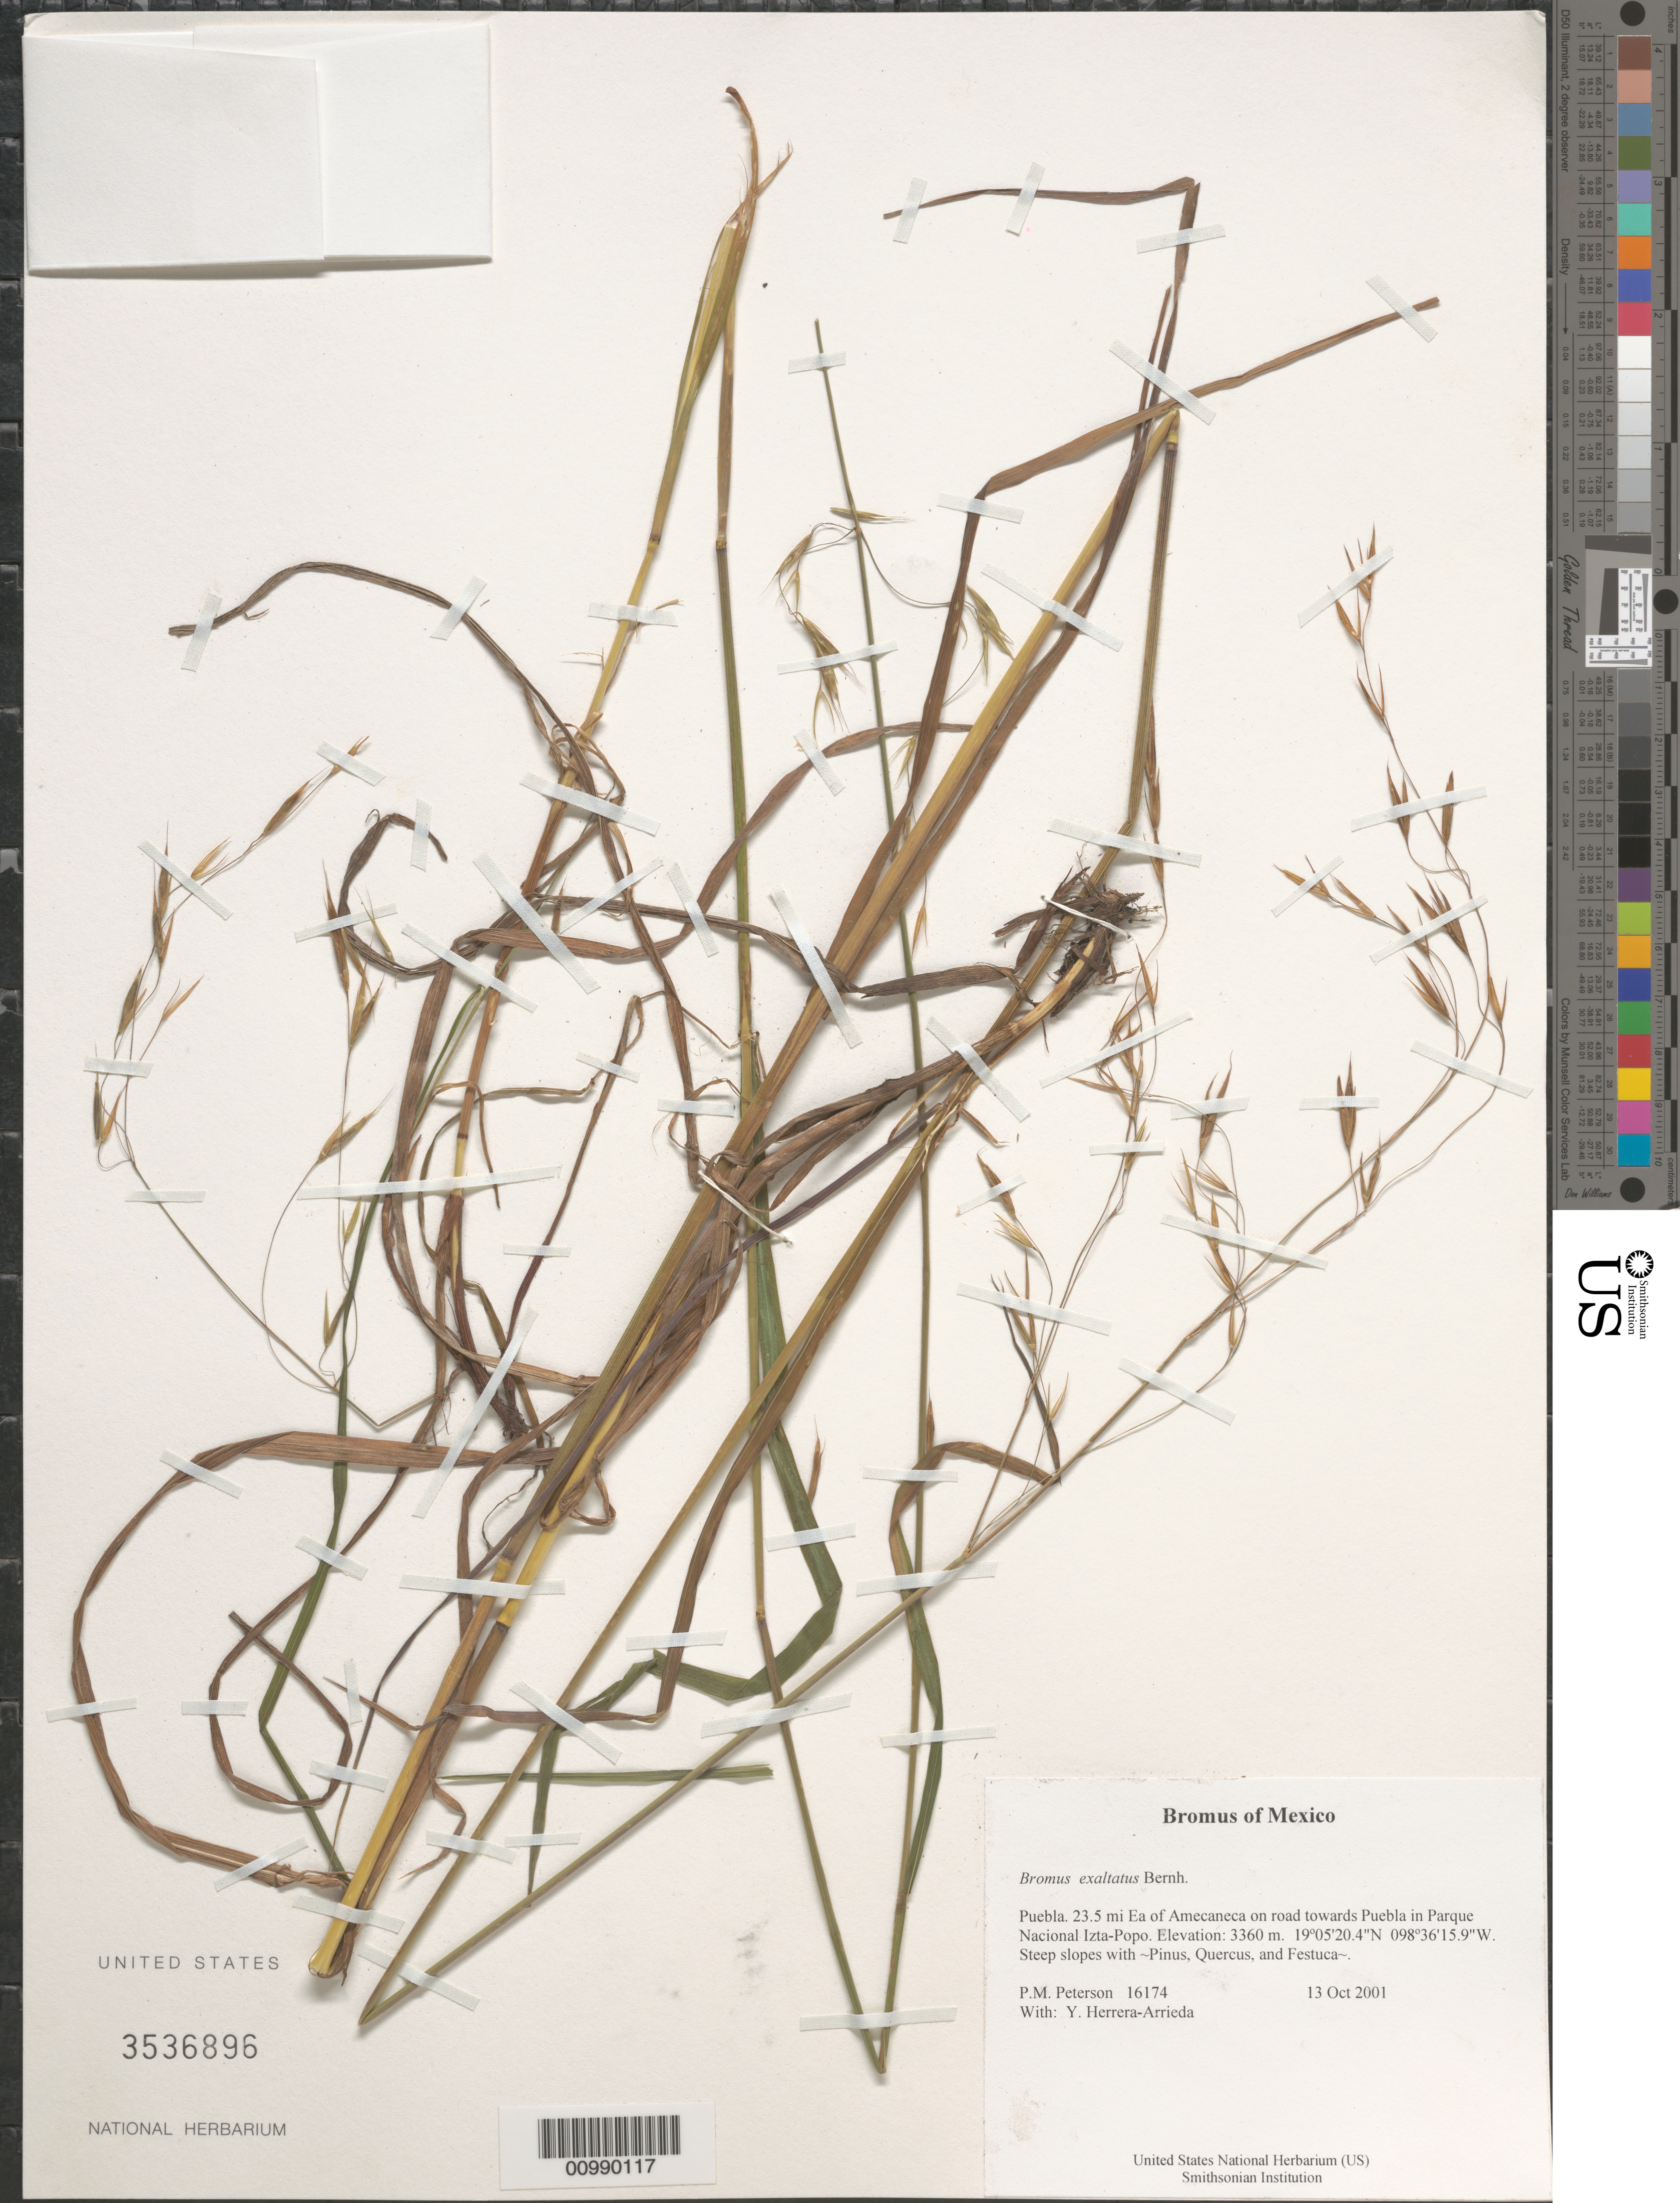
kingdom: Plantae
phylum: Tracheophyta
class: Liliopsida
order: Poales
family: Poaceae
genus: Bromus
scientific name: Bromus exaltatus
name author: Bernhardi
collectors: P. M. Peterson & Y. Herrera Arrieta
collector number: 16174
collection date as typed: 13 Oct 2001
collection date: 2001-10-13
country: Mexico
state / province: Puebla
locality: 23.5 mi Ea of Amecaneca on road towards Puebla in Parque Nacional Izta-Popo.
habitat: Steep slopes with ~Pinus, Quercus, and Festuca~.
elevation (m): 3360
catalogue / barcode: US 3536896